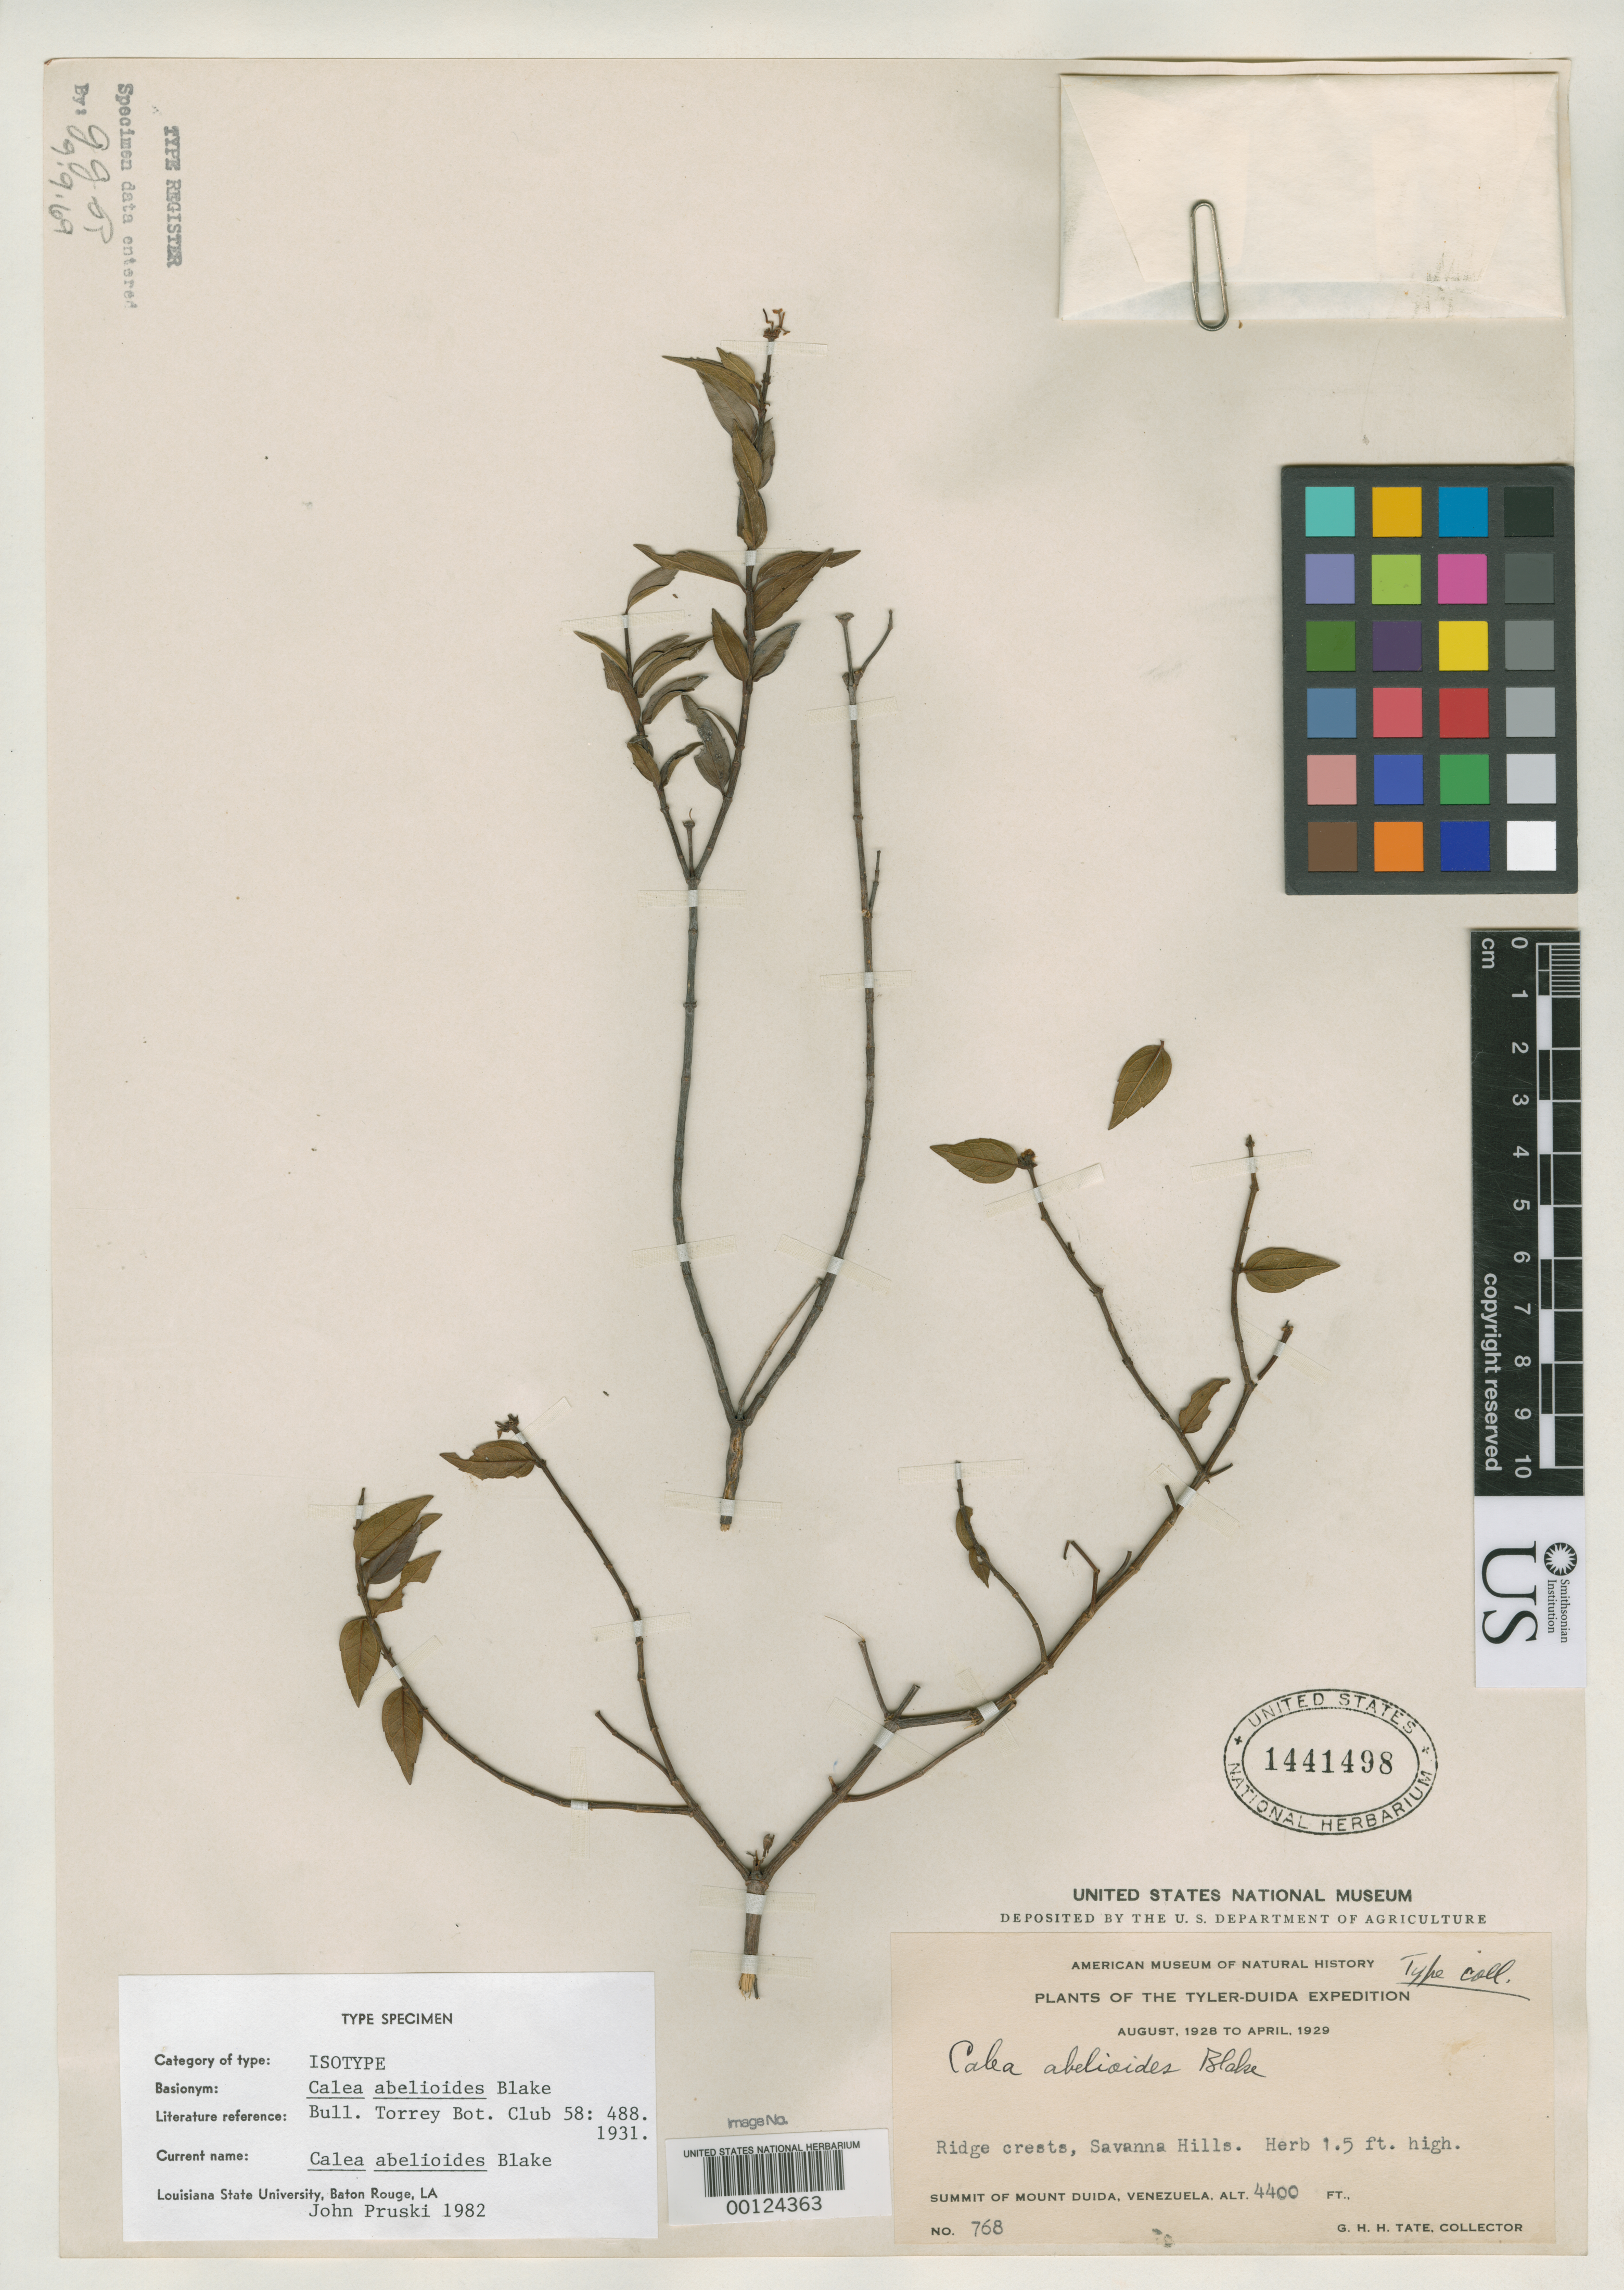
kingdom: Plantae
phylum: Tracheophyta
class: Magnoliopsida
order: Asterales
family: Asteraceae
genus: Calea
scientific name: Calea abelioides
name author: S.F. Blake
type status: Isotype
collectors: G. H. H.Tate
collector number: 768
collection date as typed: Aug 1928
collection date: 1928-08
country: Venezuela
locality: Mount Duida.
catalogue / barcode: US 1441498